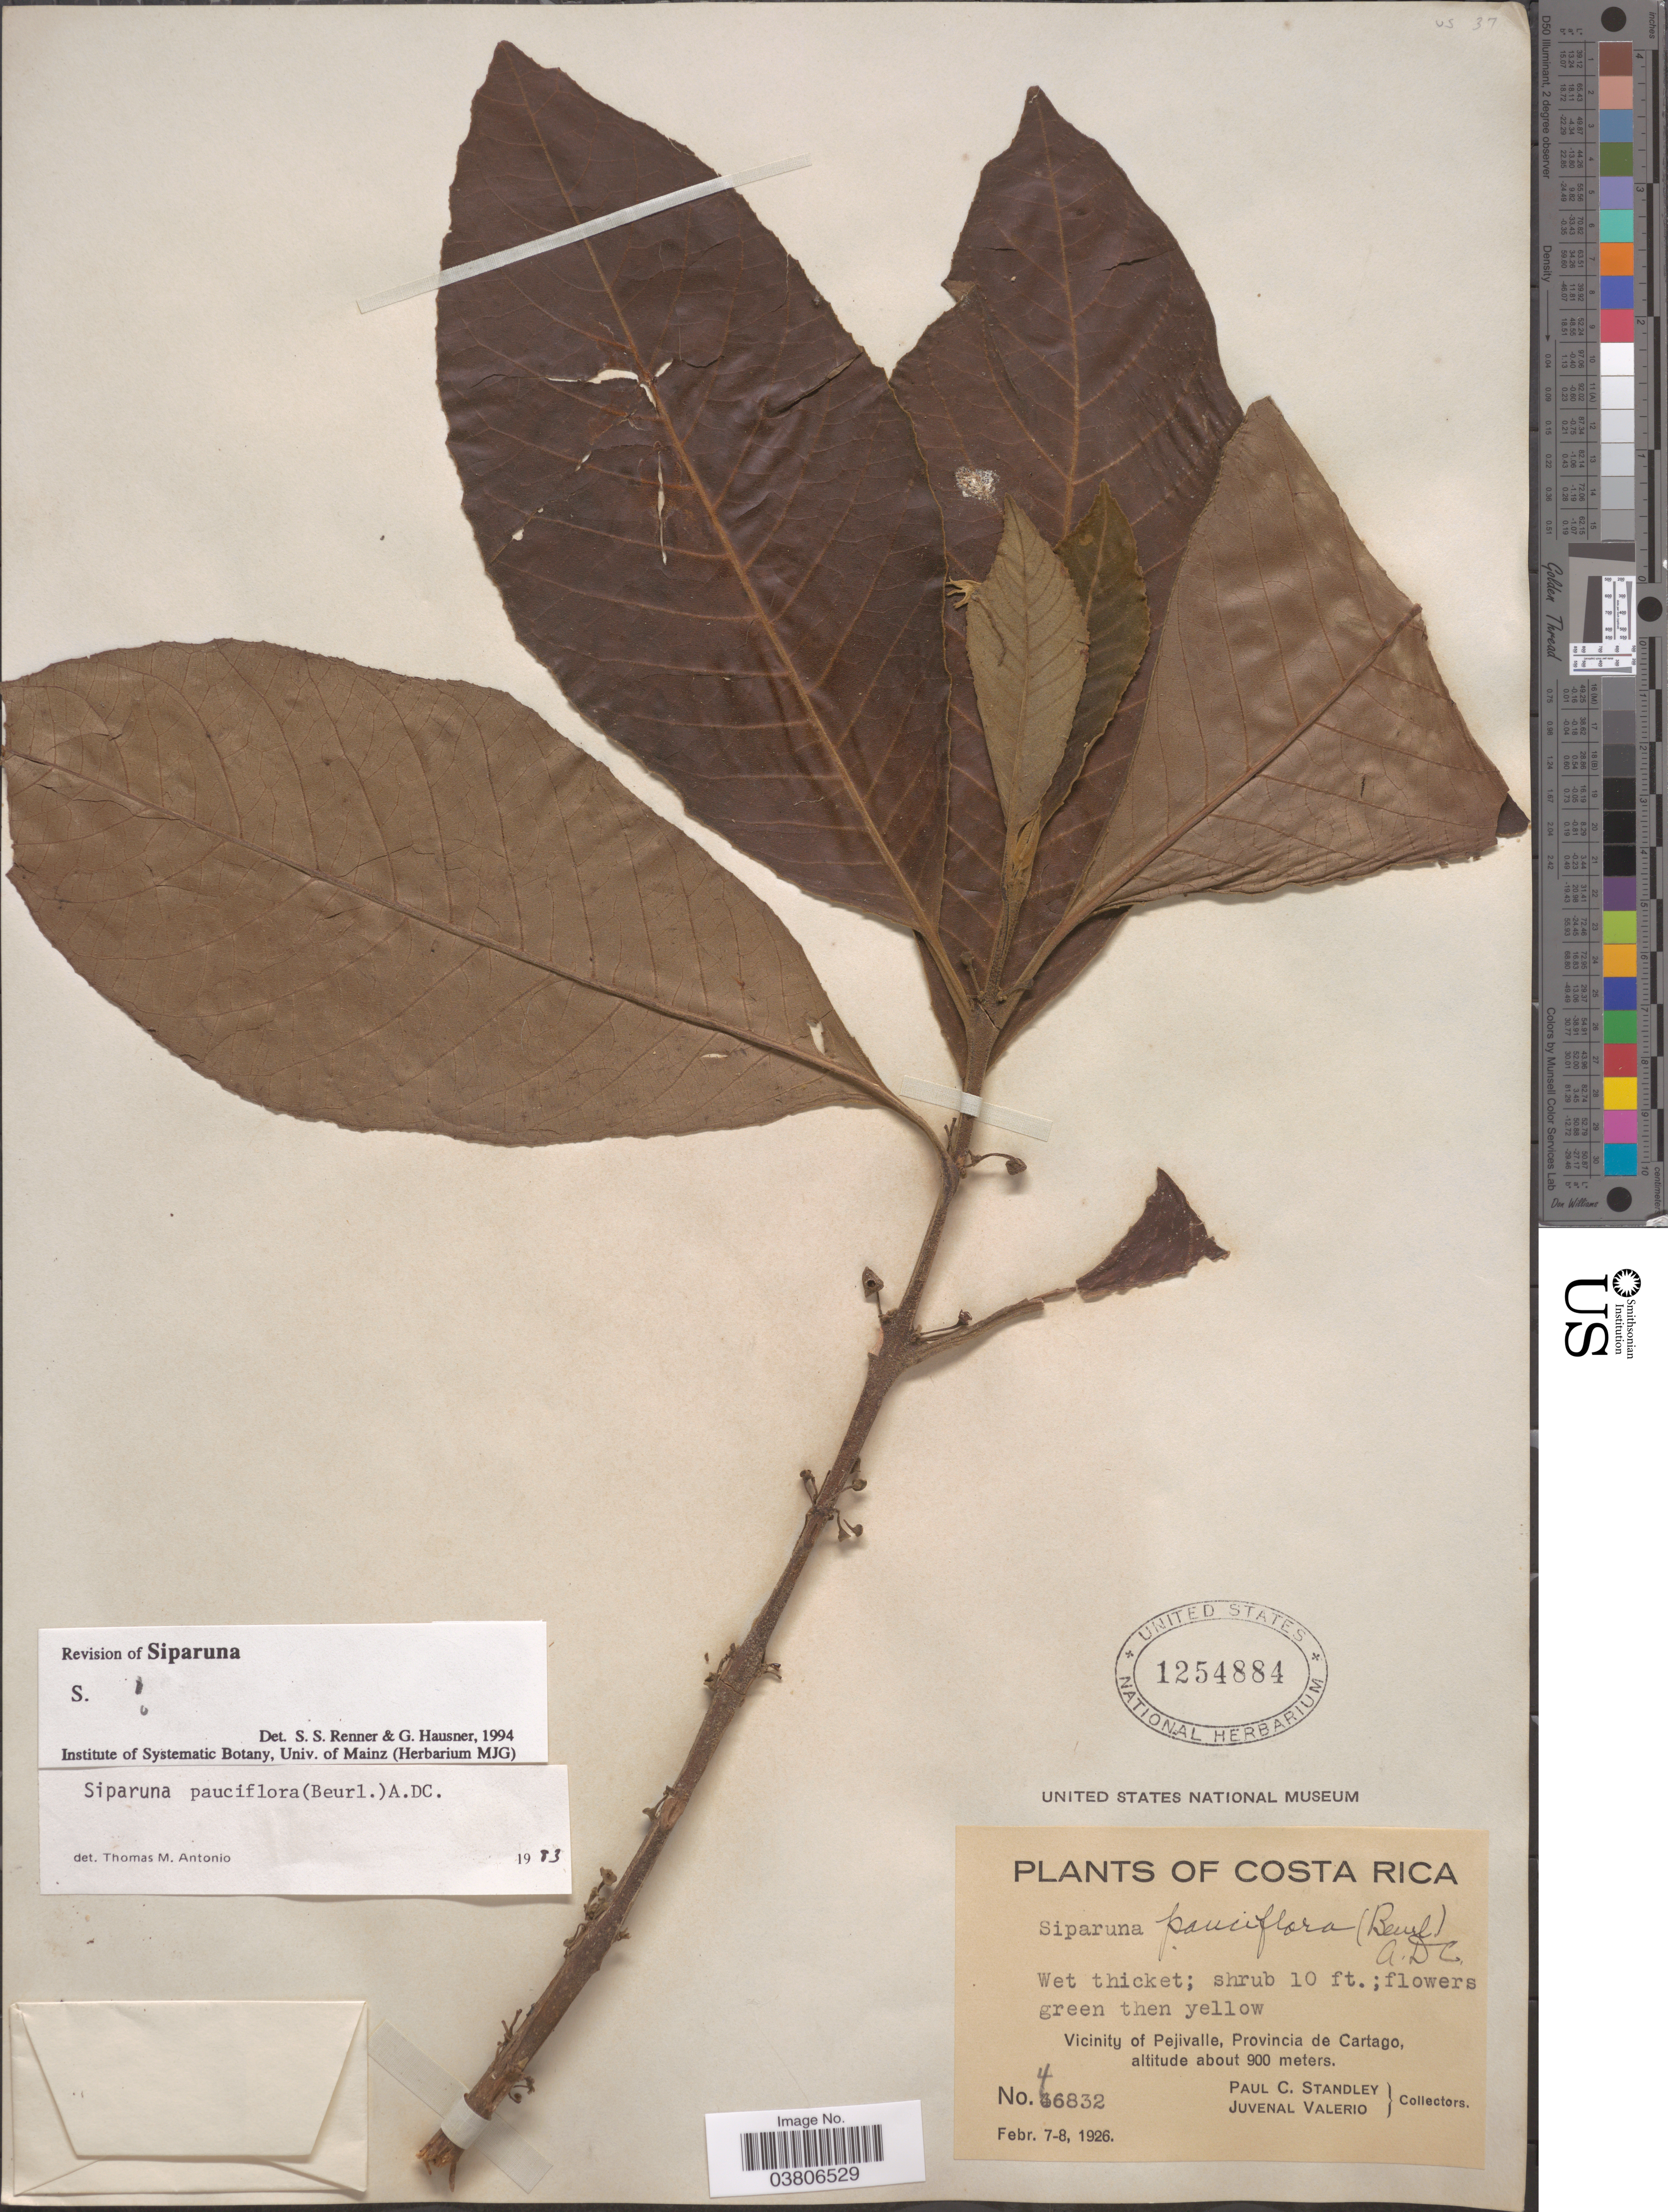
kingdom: Plantae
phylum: Tracheophyta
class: Magnoliopsida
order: Laurales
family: Siparunaceae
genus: Siparuna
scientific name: Siparuna pauciflora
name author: (Beurling) A. DC.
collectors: P. C. Standley & J. Valerio R.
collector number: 46832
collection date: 1926-02-07/1926-02-08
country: Costa Rica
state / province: Cartago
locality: Vicinity of Pejivalle.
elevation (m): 900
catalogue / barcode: US 1254884